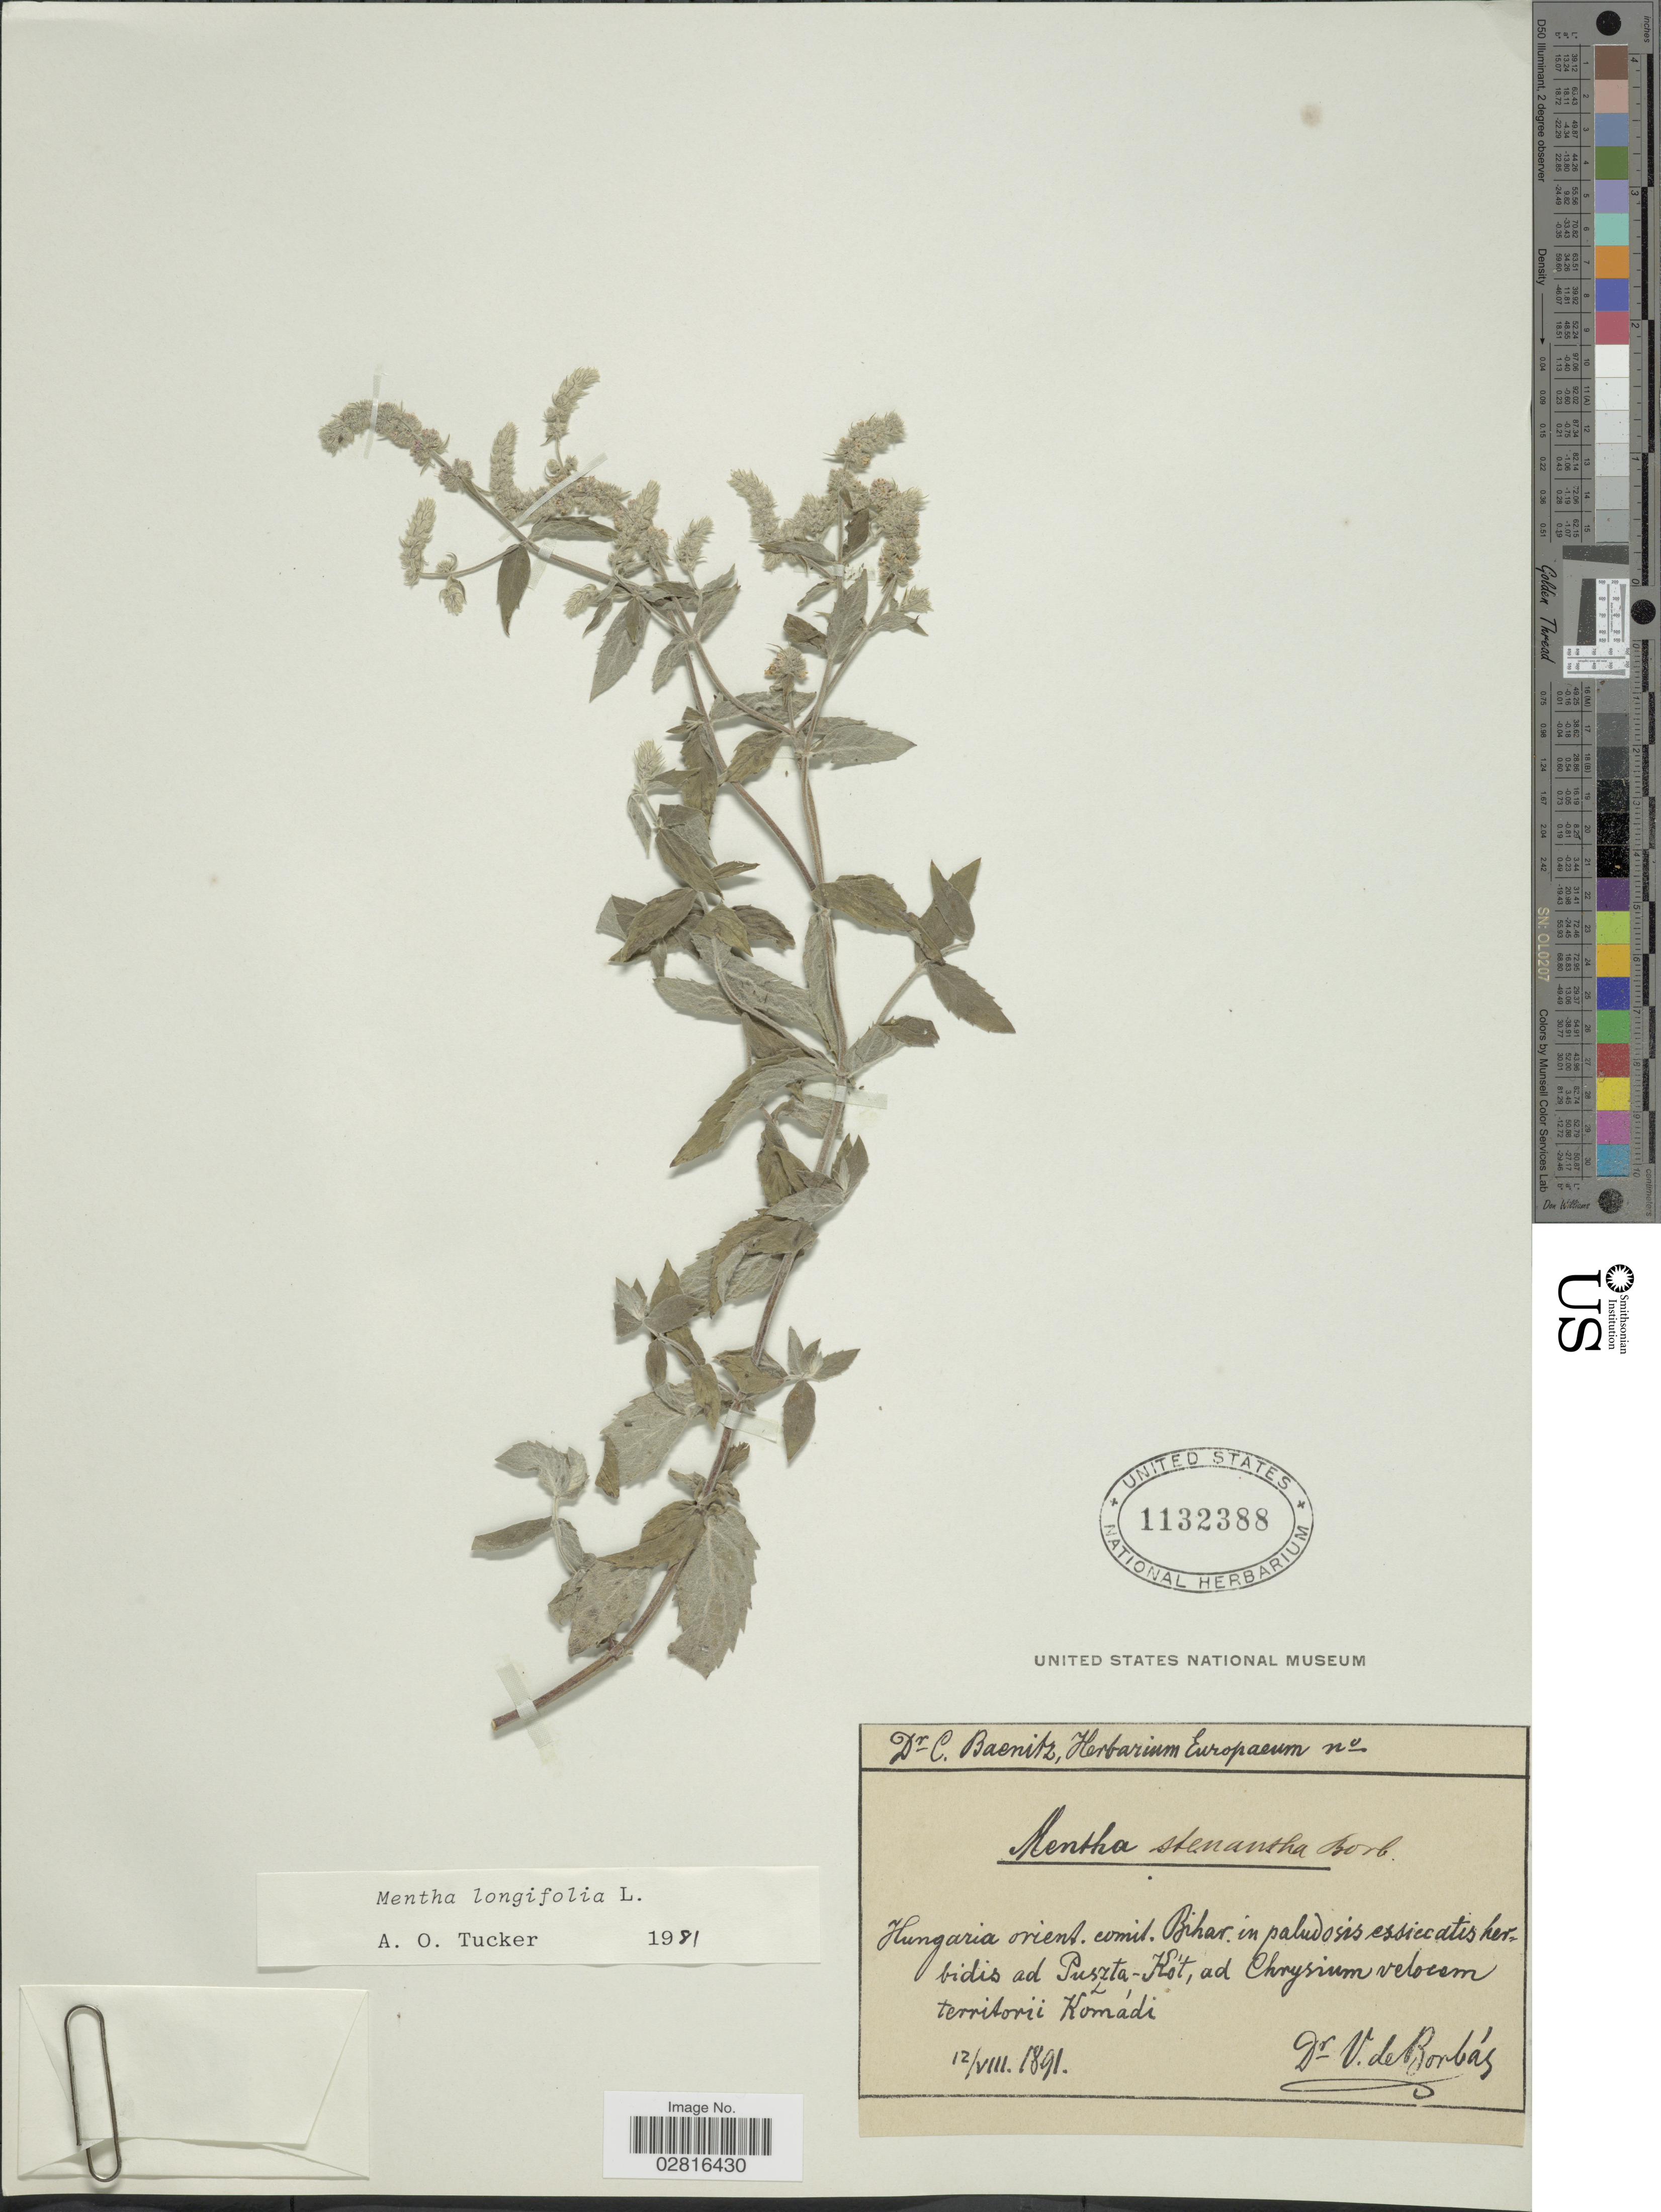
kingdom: Plantae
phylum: Tracheophyta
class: Magnoliopsida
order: Lamiales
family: Lamiaceae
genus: Mentha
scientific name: Mentha longifolia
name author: (L.) L.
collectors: V. von Borbás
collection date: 1891-08-12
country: Hungary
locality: Hungaria orient. commit. Bihar. in paludosis exsiccatis herbidis ad Puszta-Kot, ad Chrysium velocom territorii Komadi.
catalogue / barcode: US 1132388